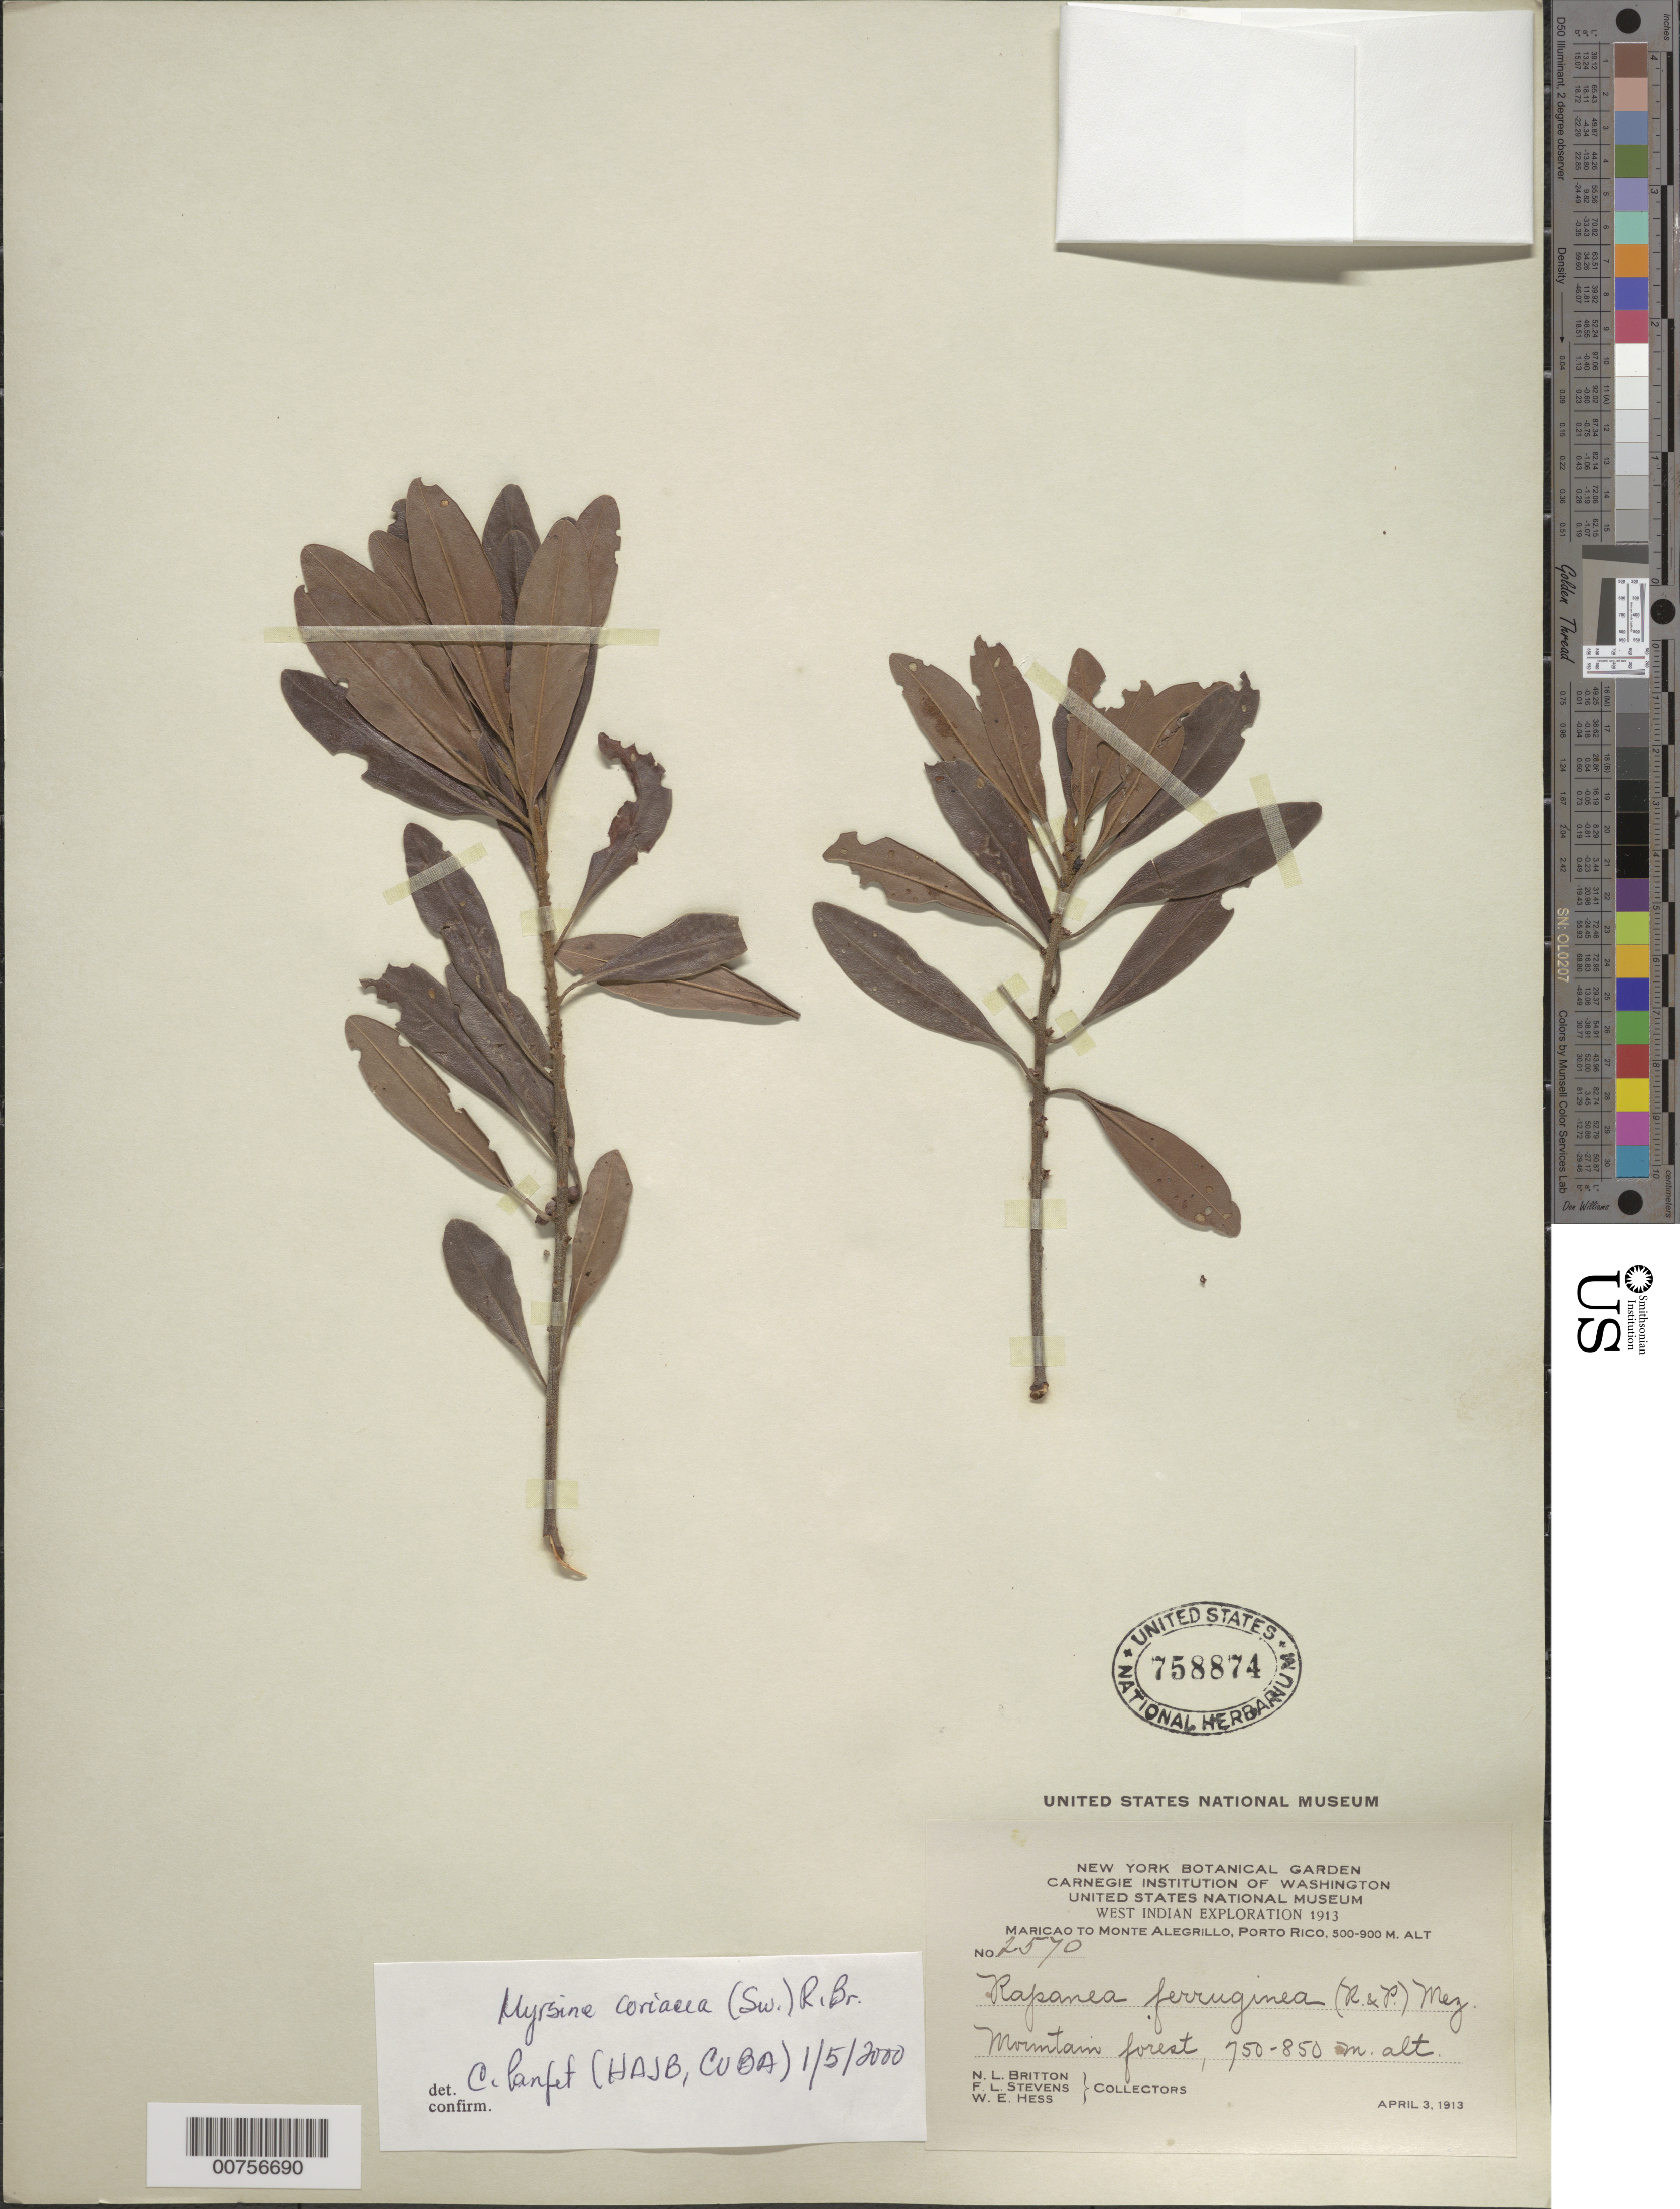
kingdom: Plantae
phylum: Tracheophyta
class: Magnoliopsida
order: Ericales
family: Primulaceae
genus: Myrsine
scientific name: Myrsine coriacea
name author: (Sw.) R. Br. ex Roem. & Schult.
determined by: Panfet, C.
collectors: N. Britton, F. L. Stevens & W. Hess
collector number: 2570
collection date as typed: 03 Apr 1913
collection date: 1913-04-03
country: Puerto Rico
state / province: Maricao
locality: Maricao to Monte Alegrillo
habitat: Mountain forest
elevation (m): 750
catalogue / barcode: US 758874